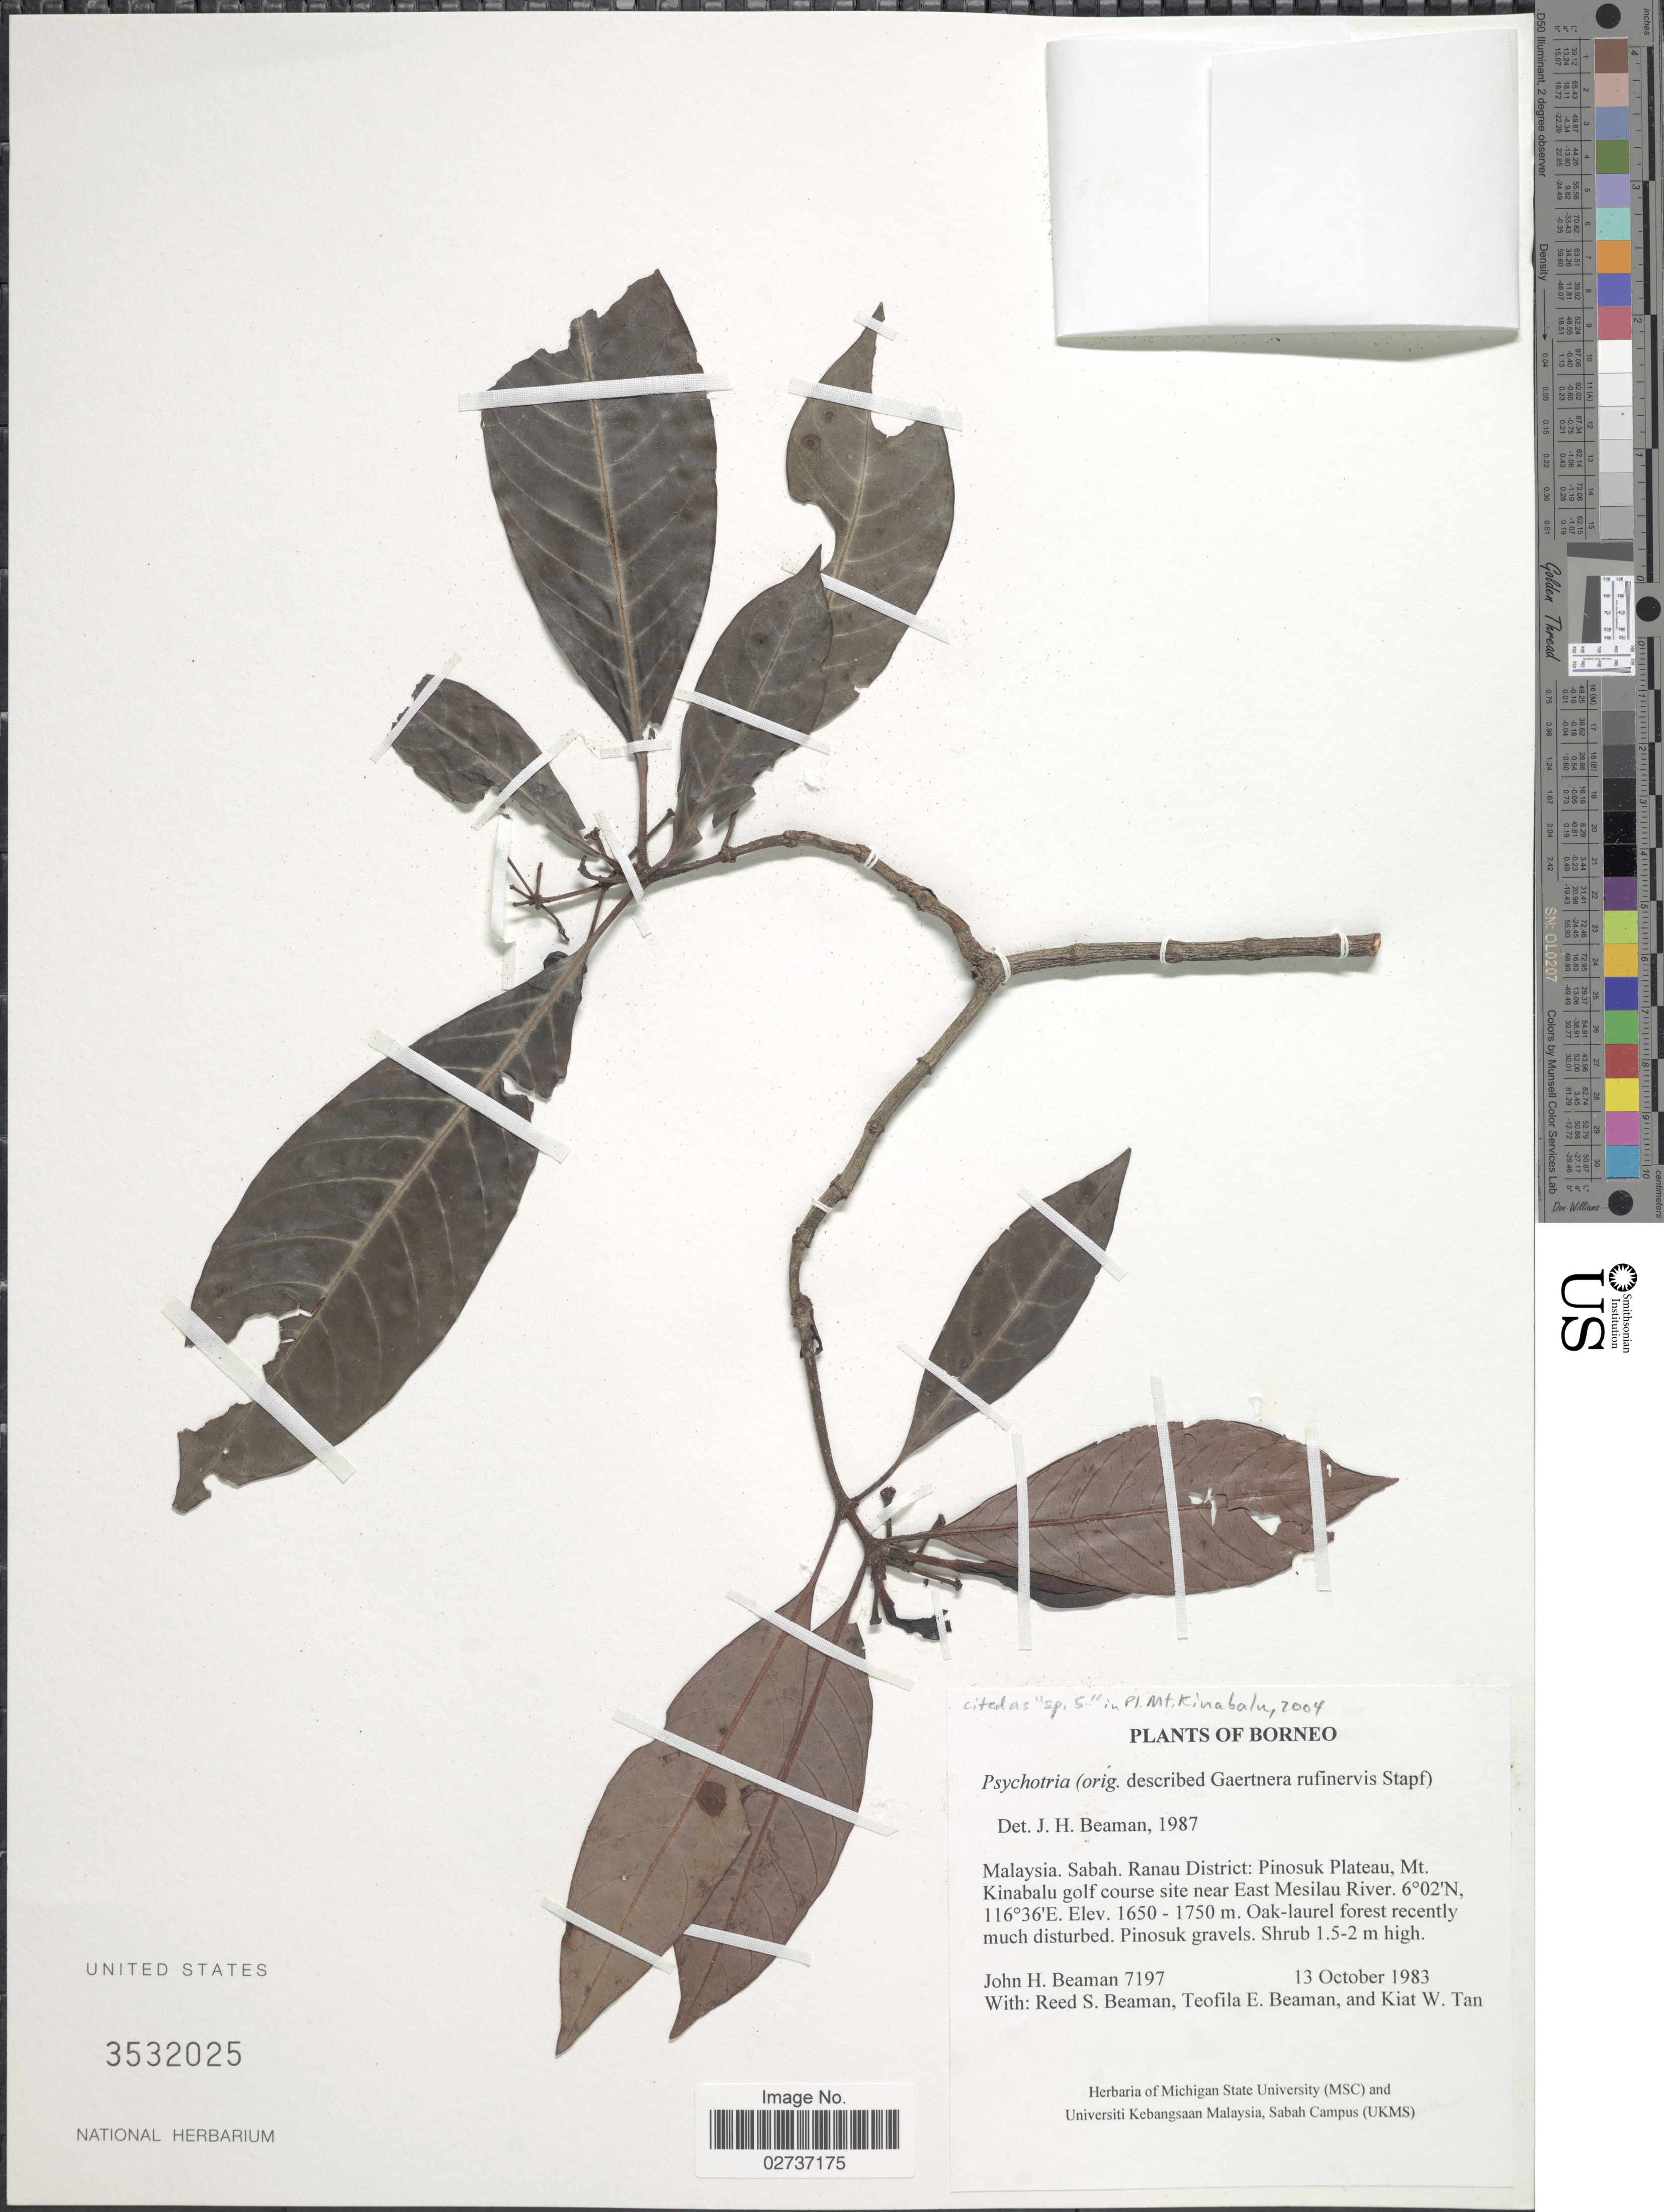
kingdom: Plantae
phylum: Tracheophyta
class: Magnoliopsida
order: Gentianales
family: Rubiaceae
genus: Psychotria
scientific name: Psychotria sp.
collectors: J. H. Beaman, R. S. Beaman, T. E. Beaman & K. Tan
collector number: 7197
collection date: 1983-10-13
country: Malaysia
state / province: Sabah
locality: Borneo, Ranau District: Pinosuk Plateau, Mt. Kinabalu golf course site near East Mesilau River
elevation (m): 1650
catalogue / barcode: US 3532025